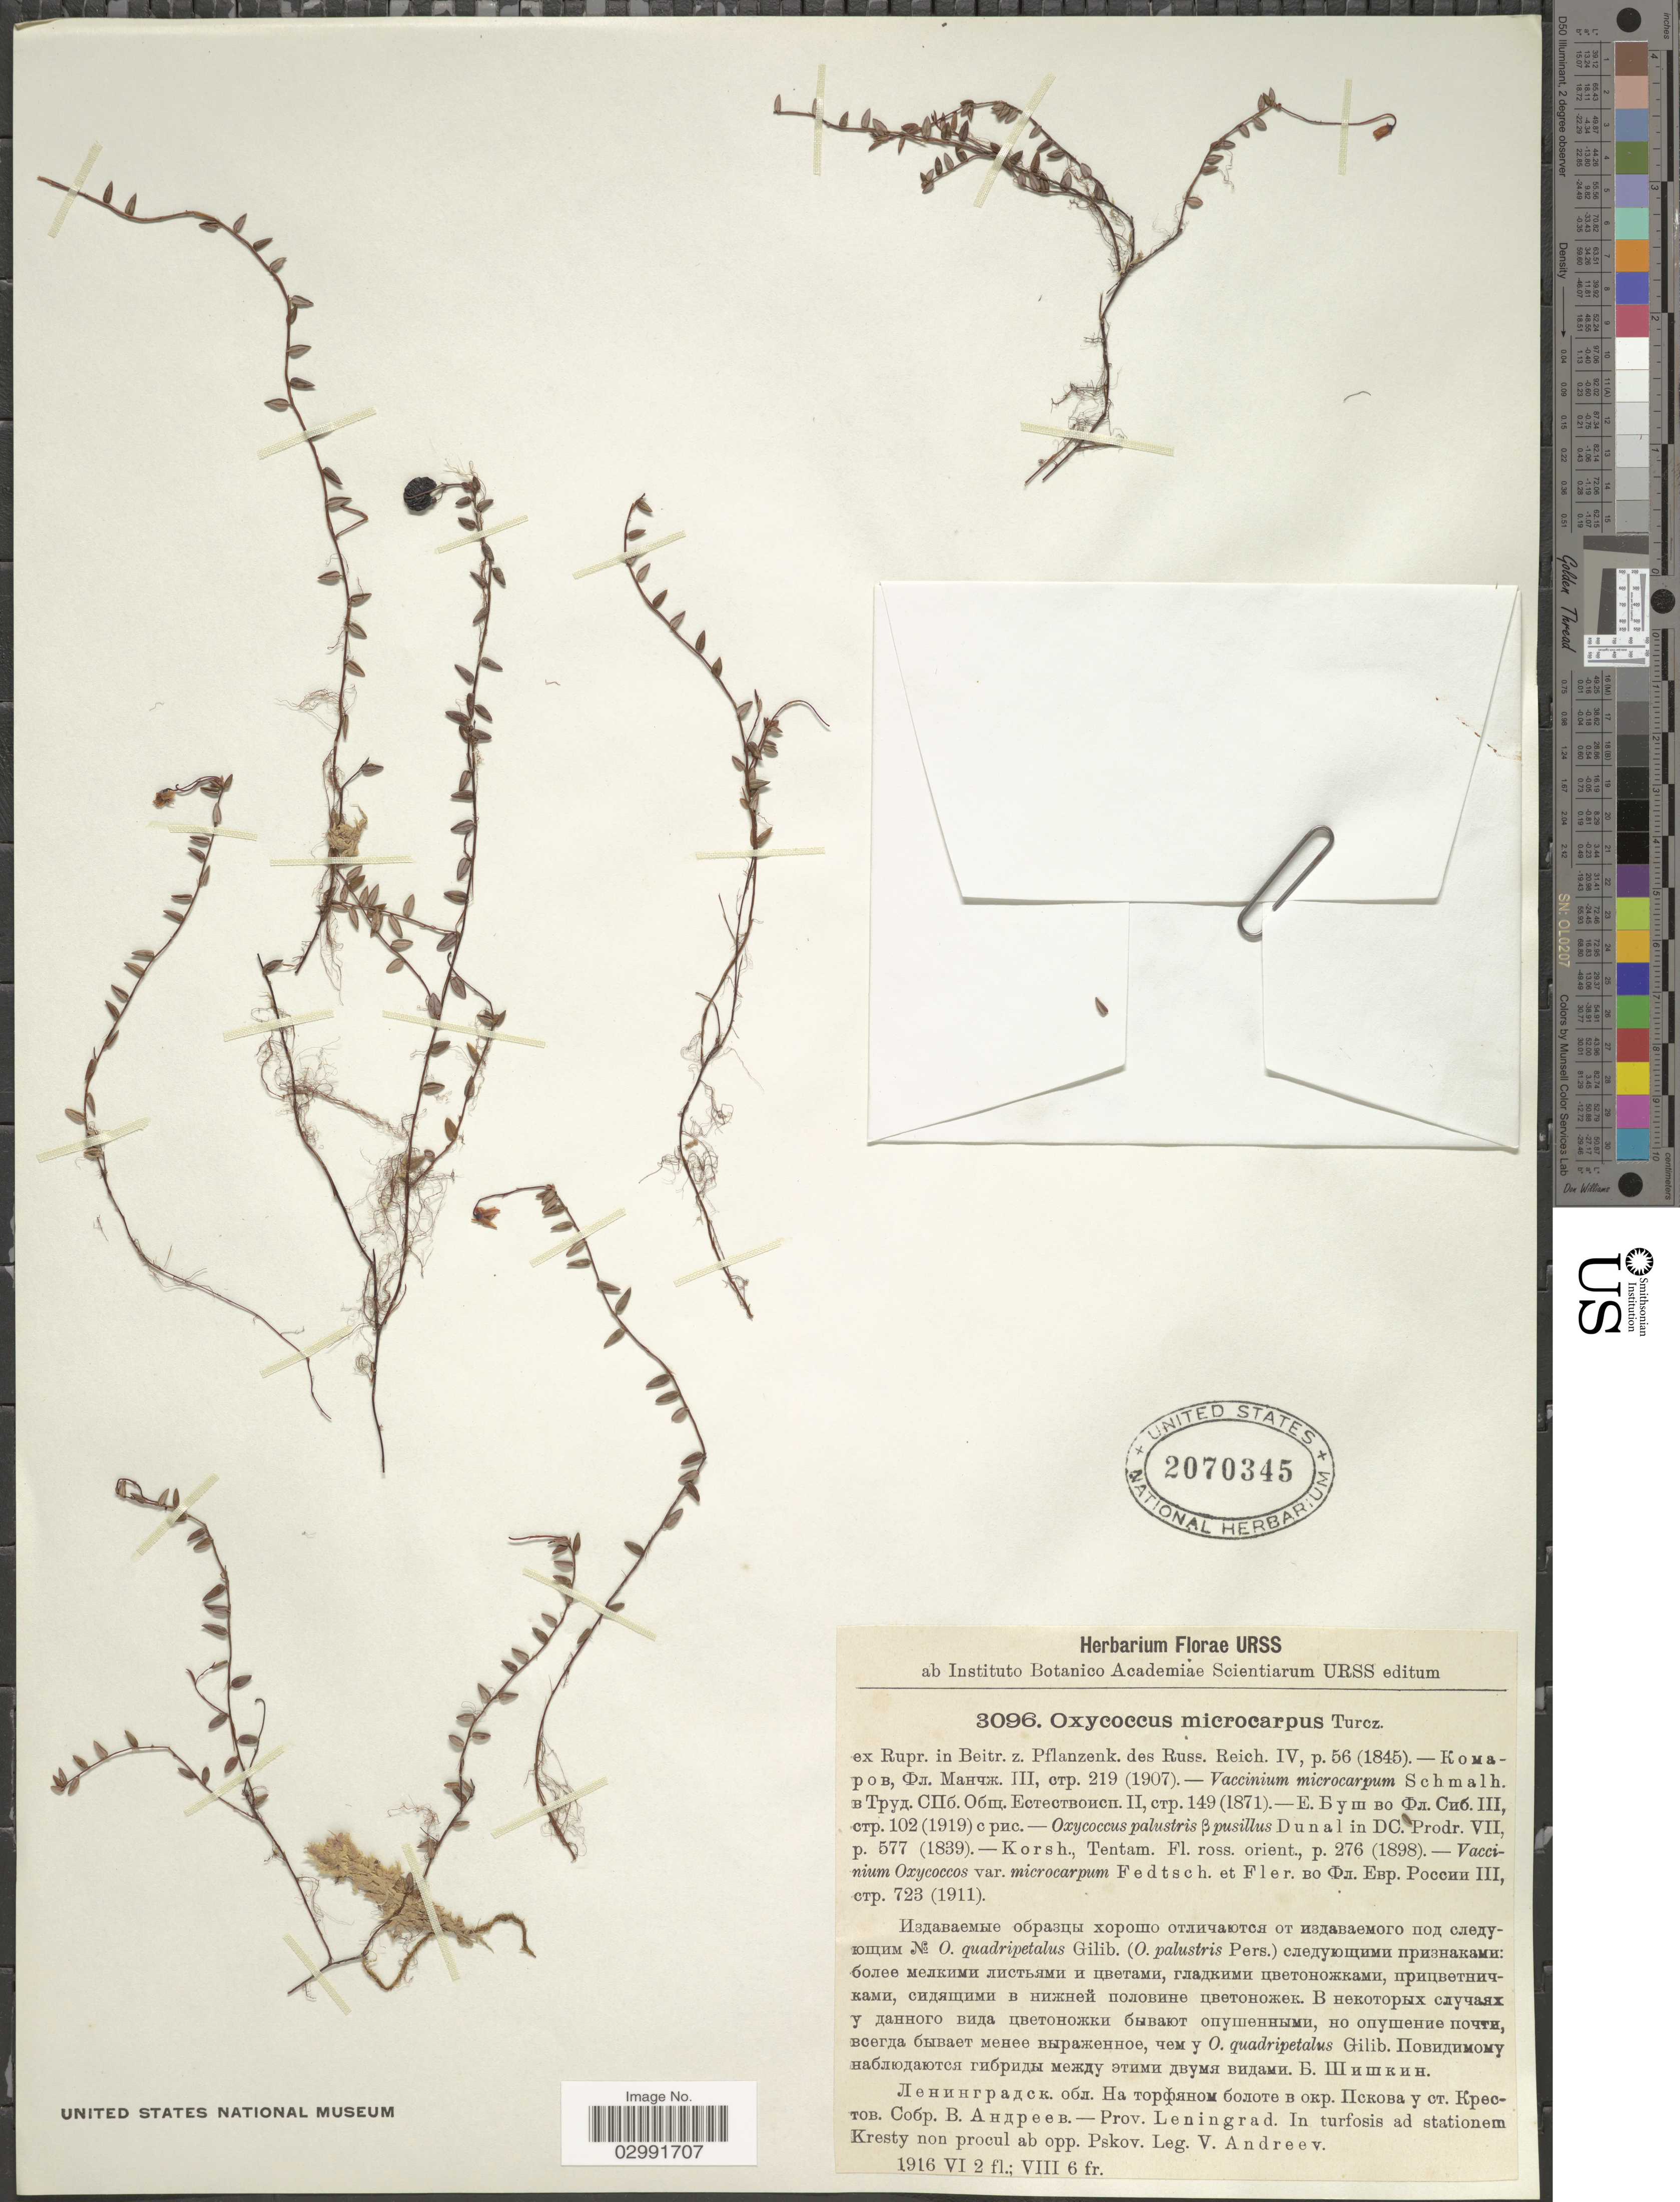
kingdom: Plantae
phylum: Tracheophyta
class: Magnoliopsida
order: Ericales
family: Ericaceae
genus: Vaccinium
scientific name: Vaccinium macrocarpon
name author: Aiton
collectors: A. Andreev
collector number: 3096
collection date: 1916-06-02/1916-08-06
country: Russian Federation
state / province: Pskov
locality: Prov. Leningrad. In turfosis ad stationem Kresty non procul ab opp. Pskov.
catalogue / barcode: US 2070345